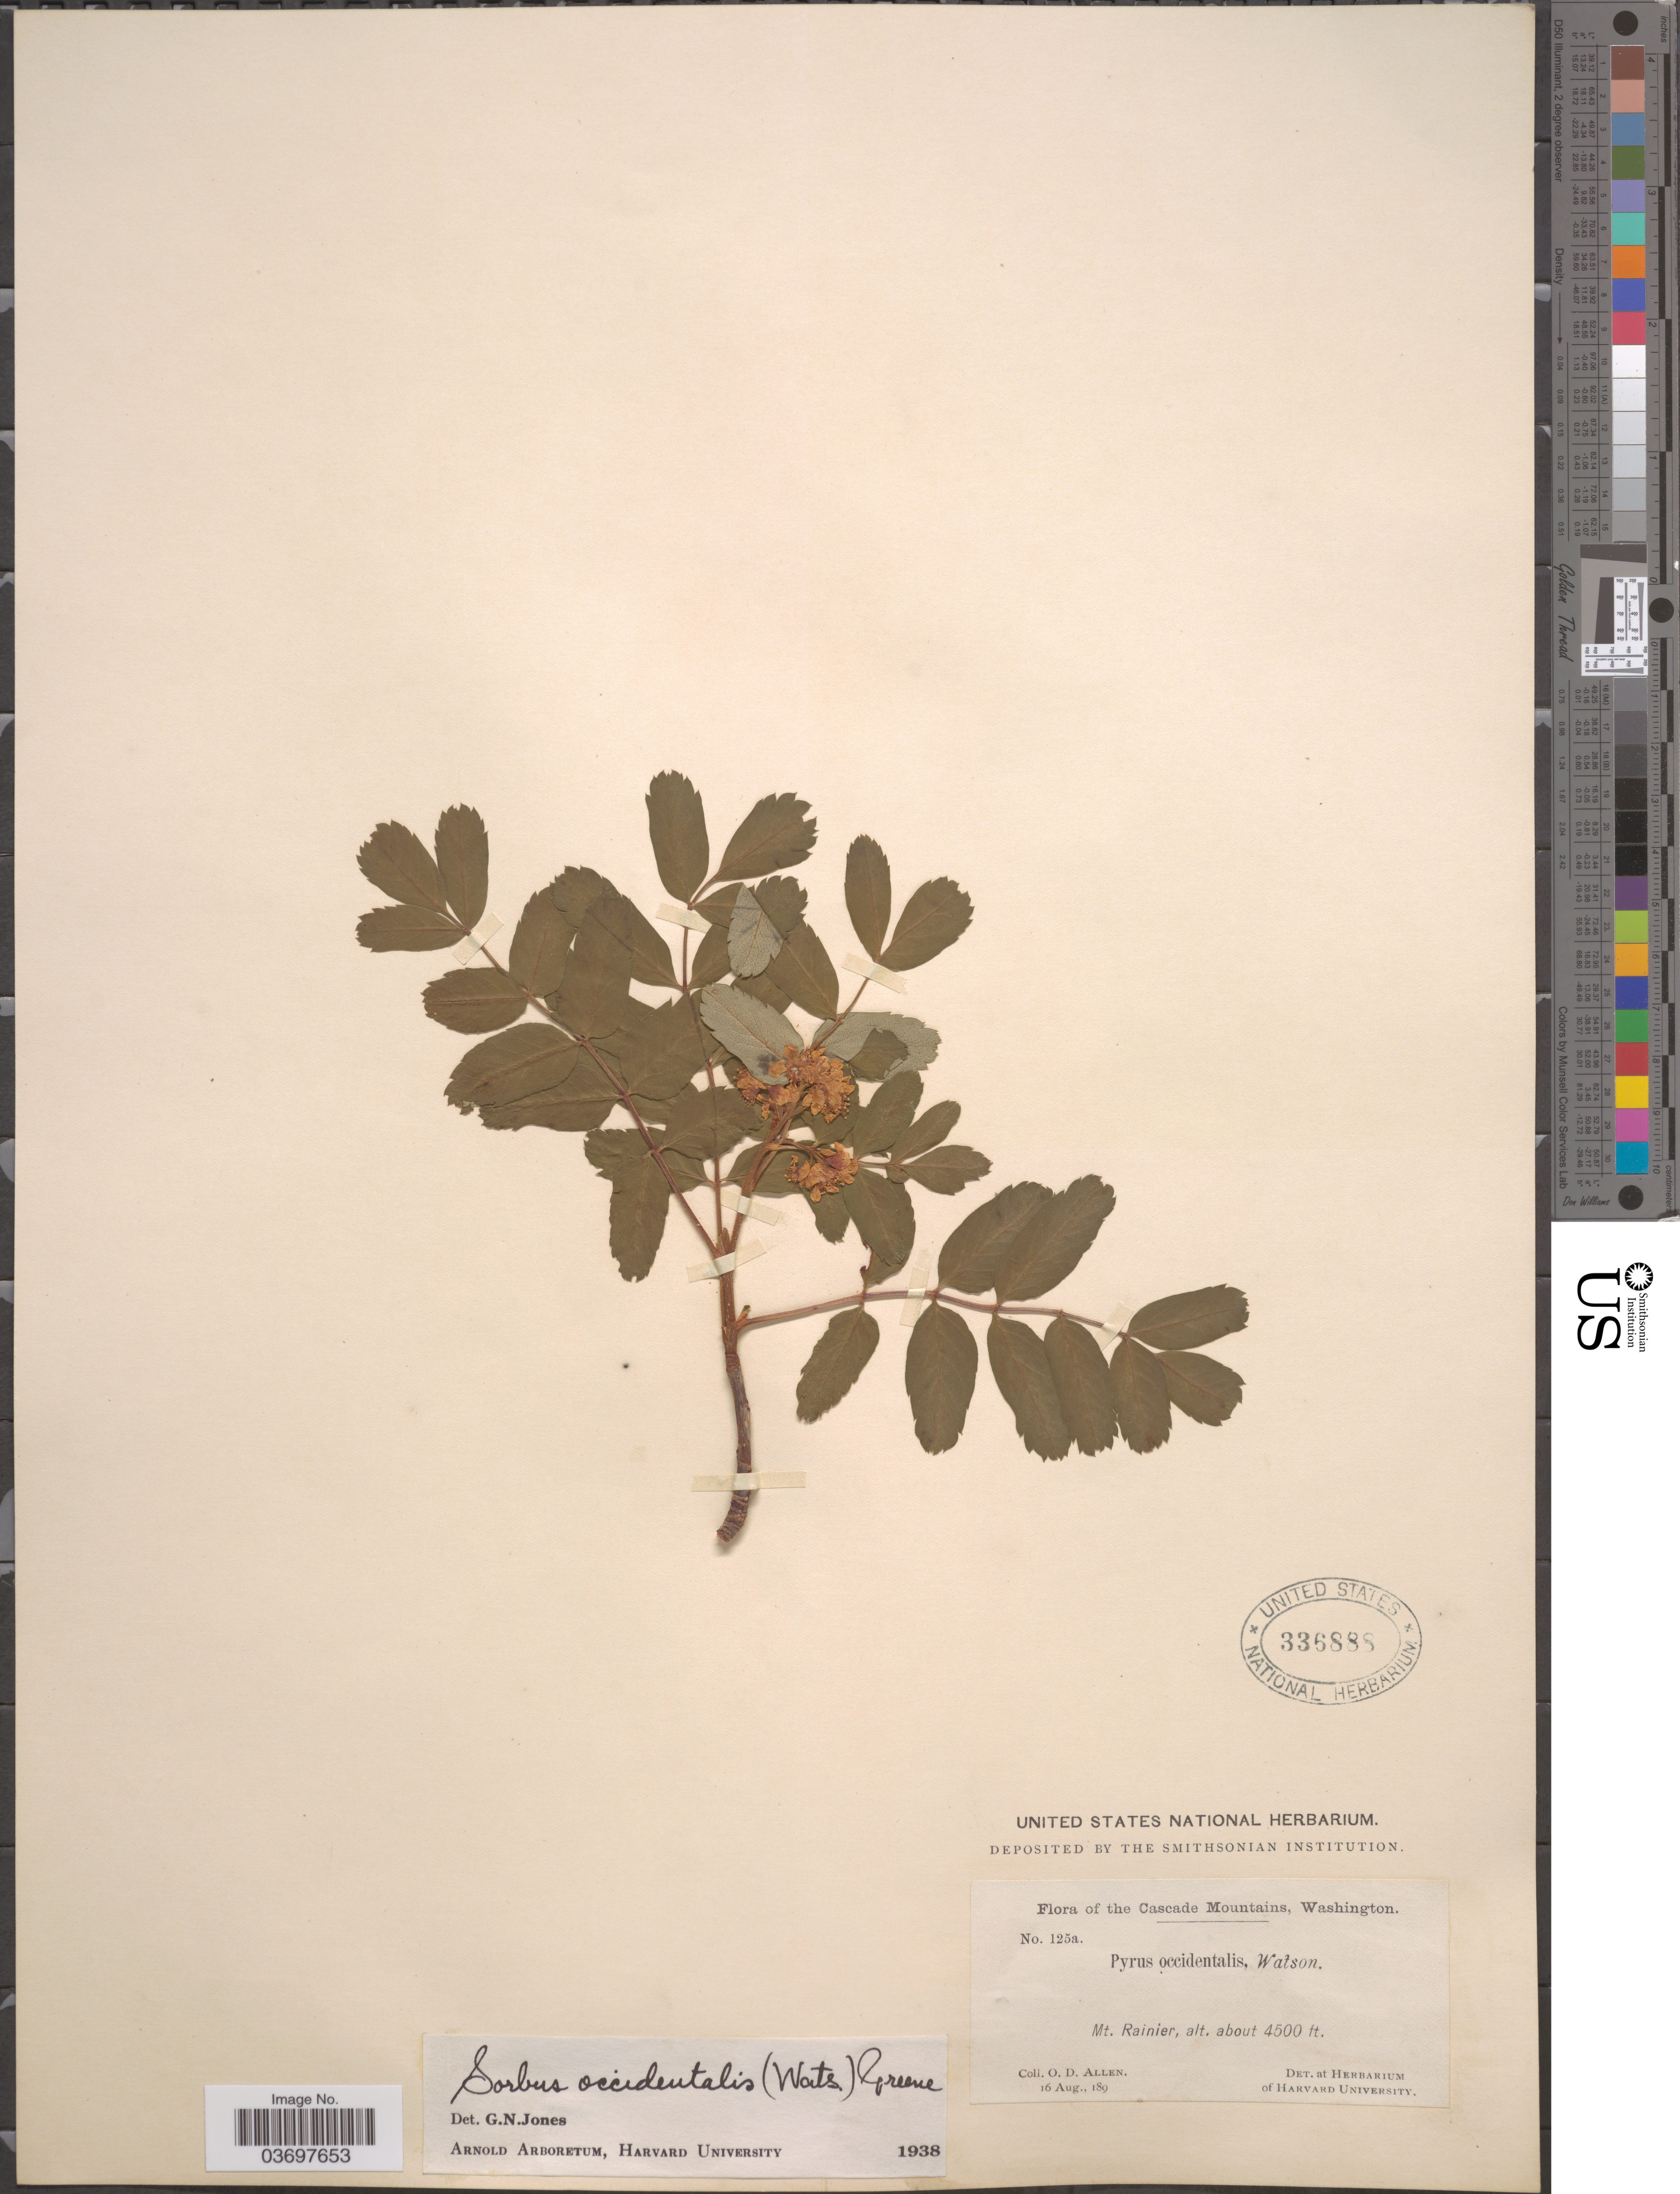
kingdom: Plantae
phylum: Tracheophyta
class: Magnoliopsida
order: Rosales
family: Rosaceae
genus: Sorbus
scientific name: Sorbus pumila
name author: Raf.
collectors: O. D. Allen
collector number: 125a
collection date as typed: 16 Aug., 189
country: United States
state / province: Washington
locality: The Cascade Mountains. Mt. Rainier.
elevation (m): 1372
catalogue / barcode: US 336888